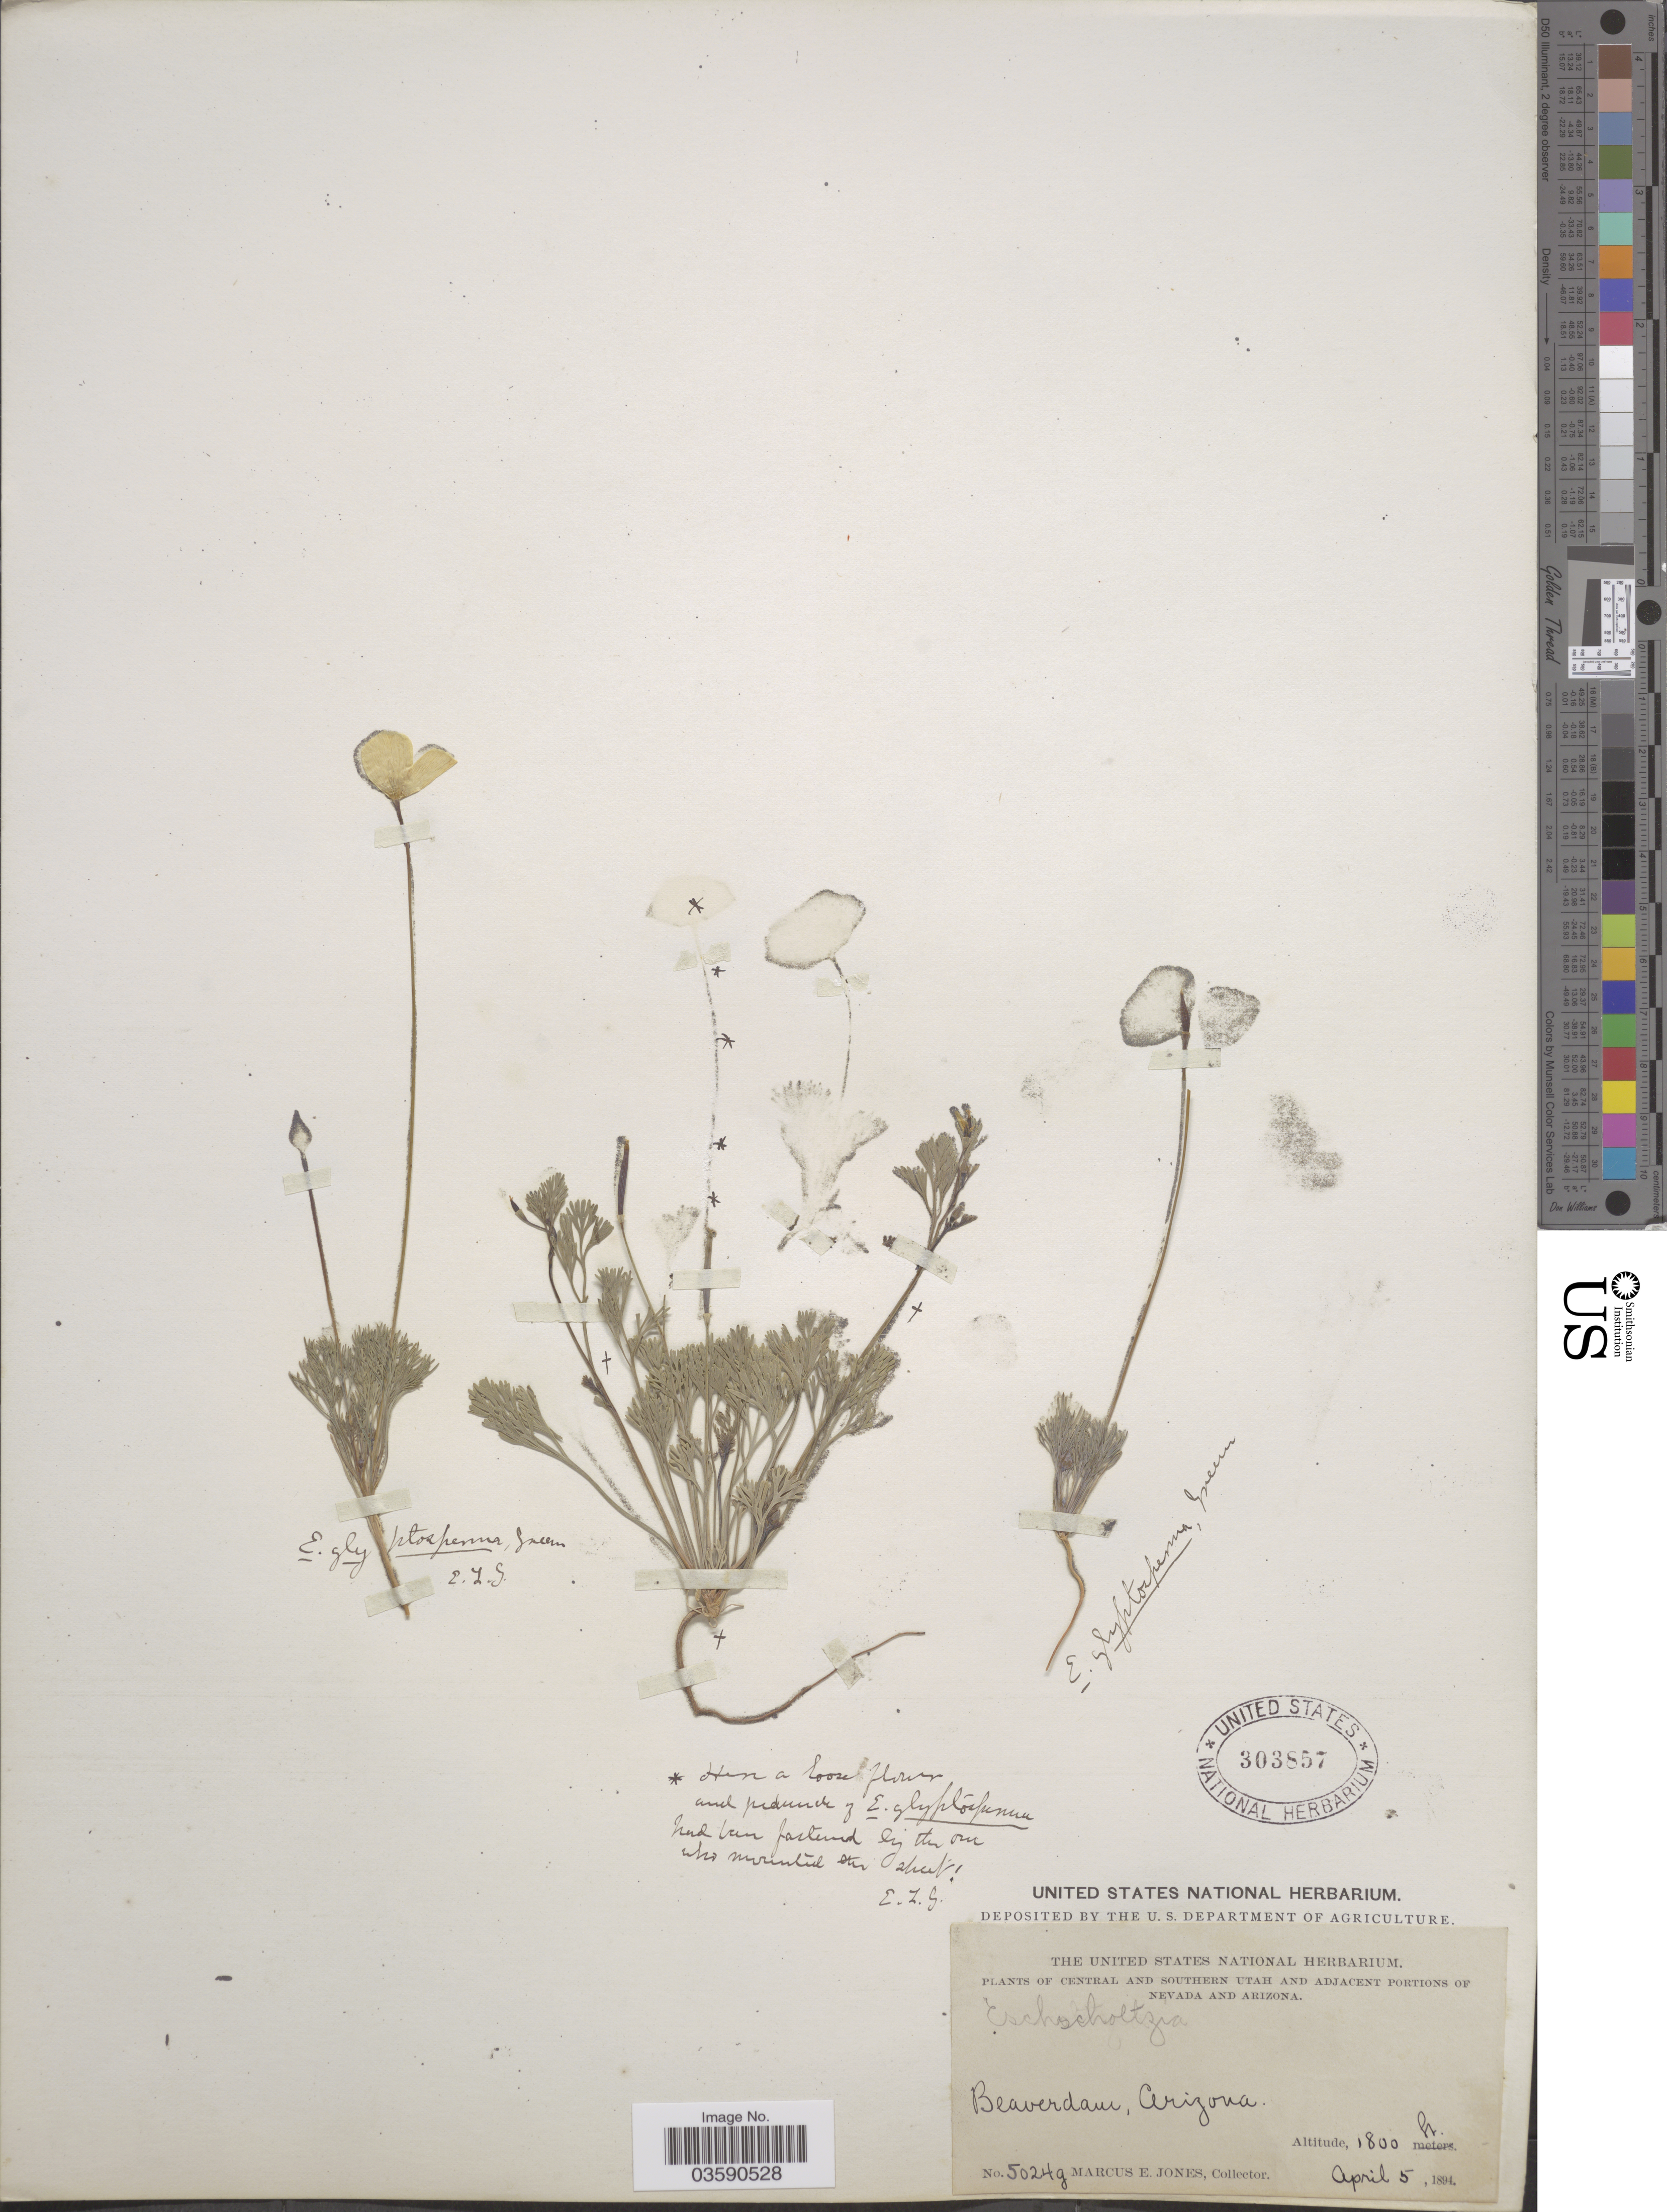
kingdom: Plantae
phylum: Tracheophyta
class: Magnoliopsida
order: Ranunculales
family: Papaveraceae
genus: Eschscholzia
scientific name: Eschscholzia glyptosperma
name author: Greene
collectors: M. E. Jones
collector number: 5024g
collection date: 1894-04-05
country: United States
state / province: Arizona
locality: Adjacent portions of Arizona. Beaver dam.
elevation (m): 549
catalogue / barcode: US 303857